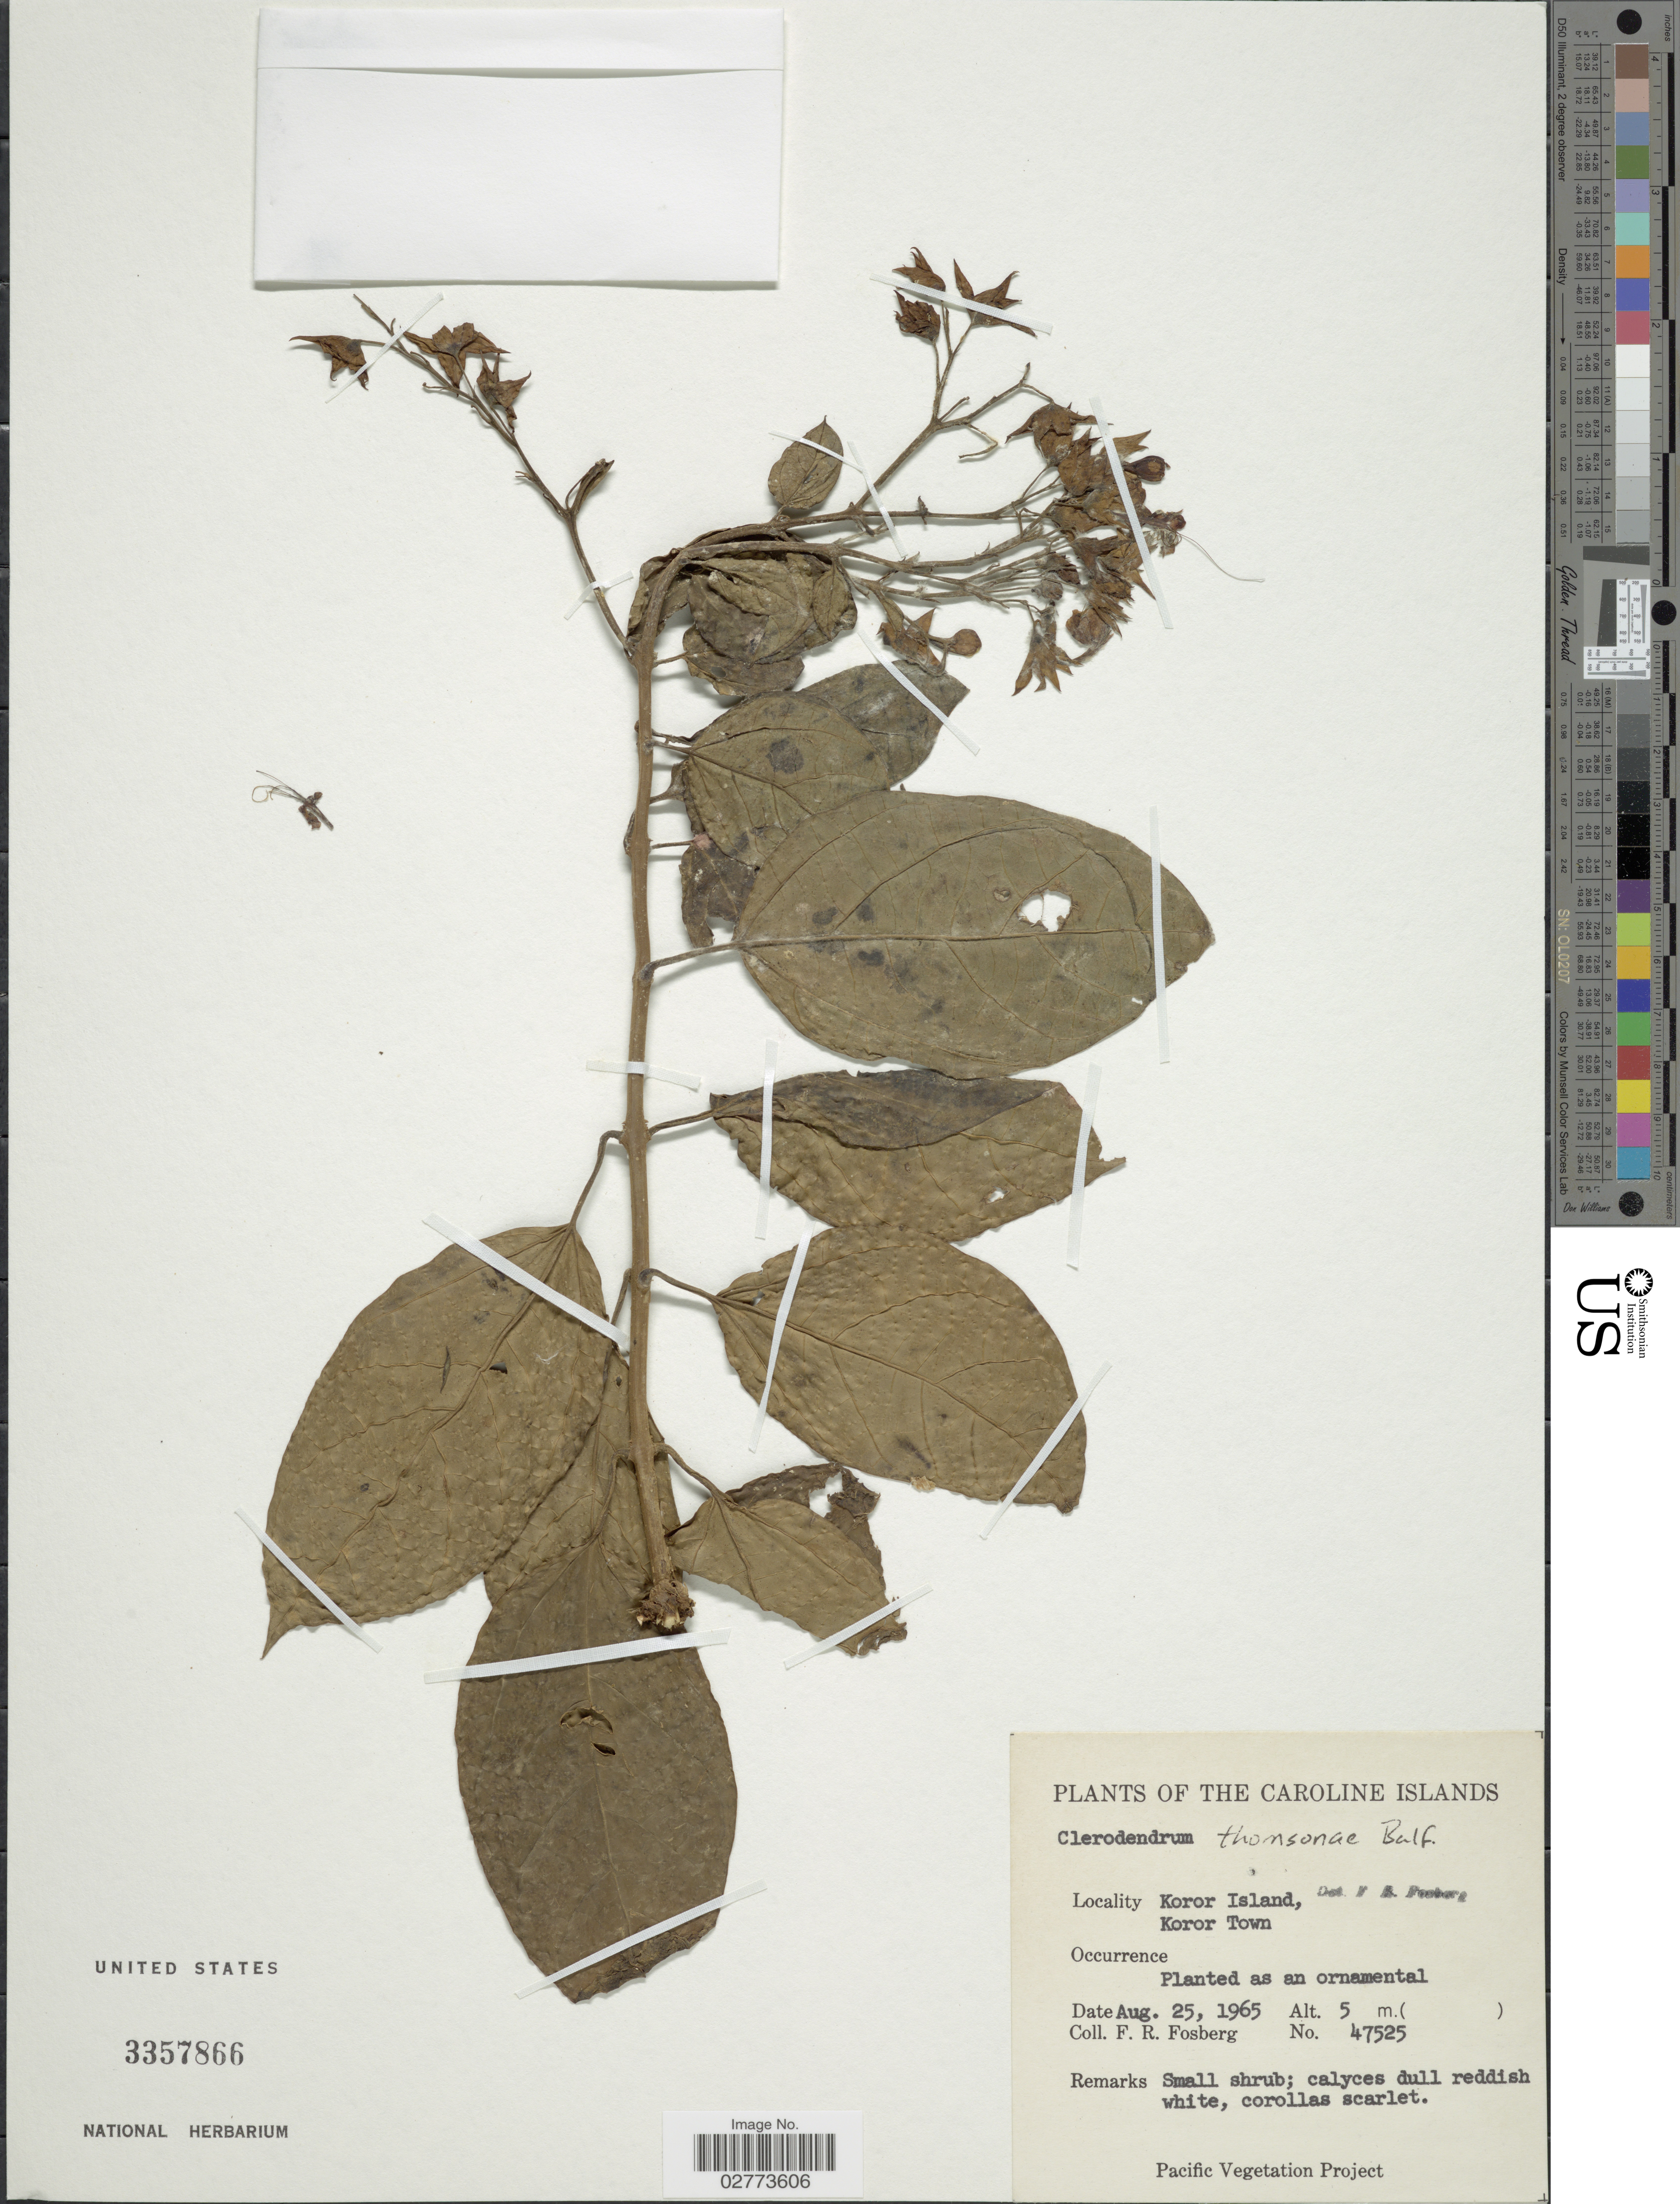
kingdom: Plantae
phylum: Tracheophyta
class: Magnoliopsida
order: Lamiales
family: Lamiaceae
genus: Clerodendrum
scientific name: Clerodendrum thomsoniae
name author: Balf.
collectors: F. R. Fosberg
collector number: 47525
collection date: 1965-08-25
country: Palau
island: Oreor [Koror]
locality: Caroline Islands. Koror Island, Koror Town.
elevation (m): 5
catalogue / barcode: US 3357866